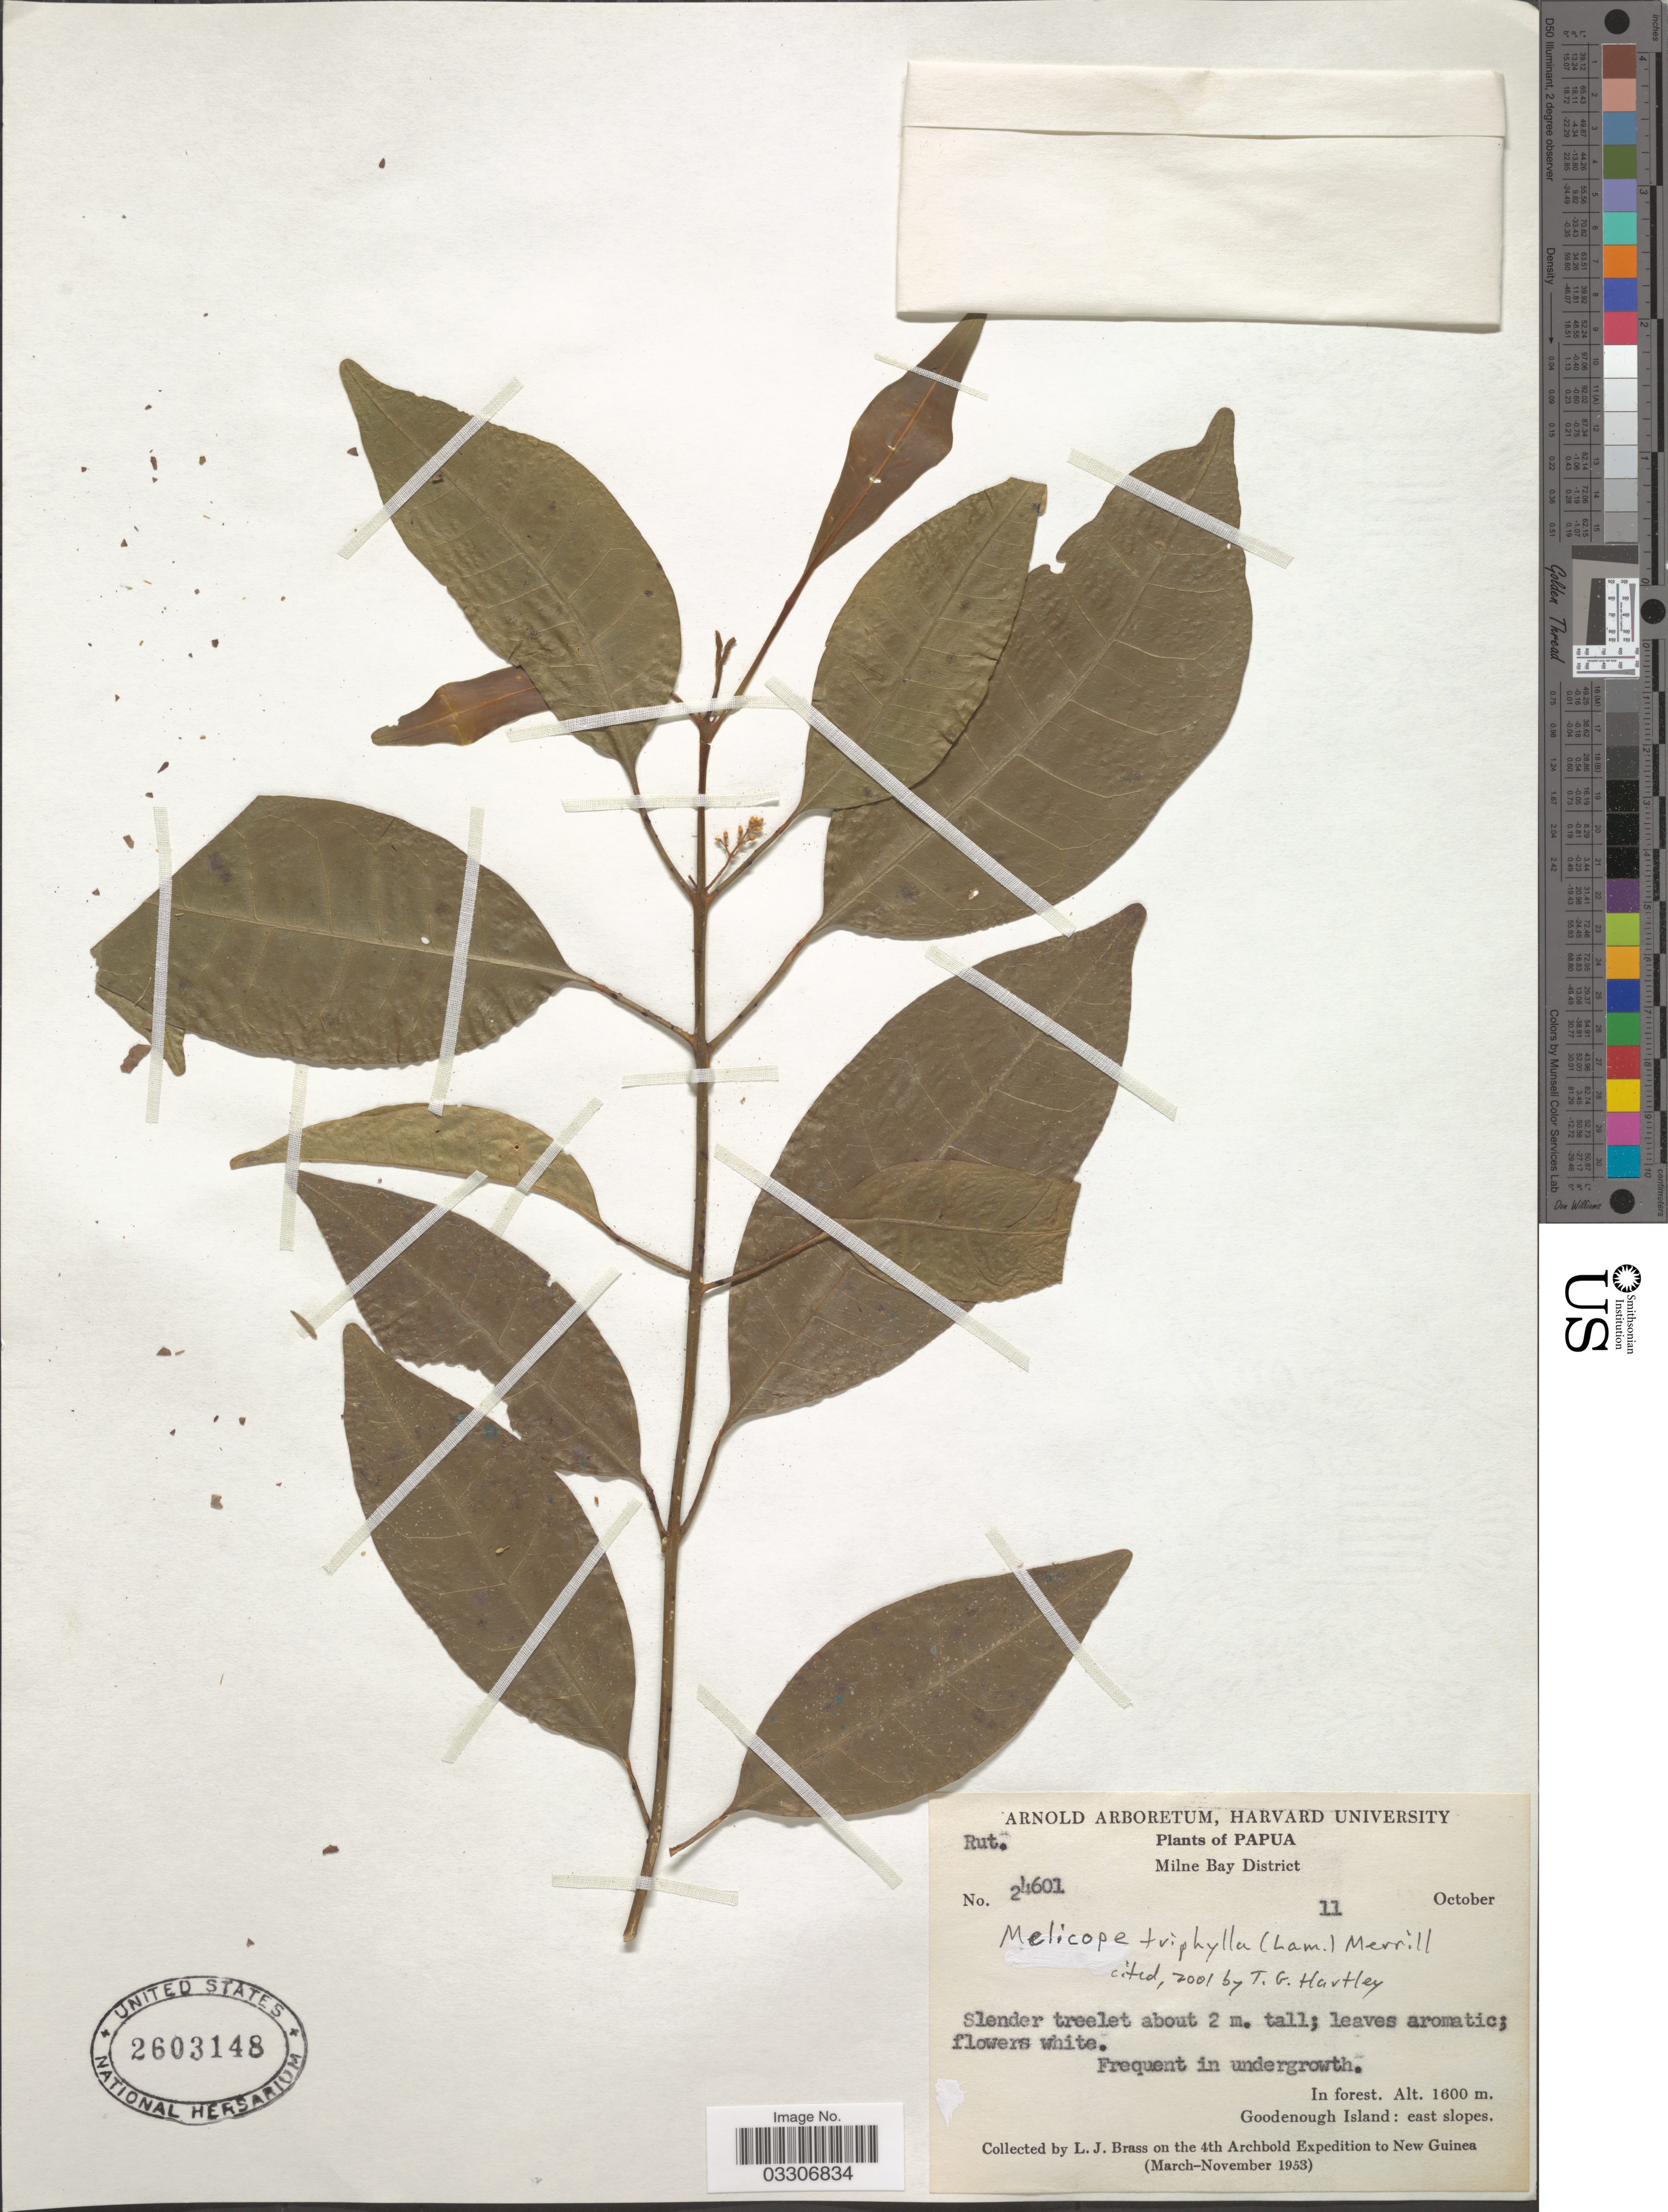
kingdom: Plantae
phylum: Tracheophyta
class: Magnoliopsida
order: Sapindales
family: Rutaceae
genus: Melicope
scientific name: Melicope triphylla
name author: (Lam.) Merr.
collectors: L. J. Brass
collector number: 24601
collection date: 1953-10-11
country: Papua New Guinea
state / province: Milne Bay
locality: Papua, Milne Bay District. Goodenough Island: east slopes.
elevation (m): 1600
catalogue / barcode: US 2603148